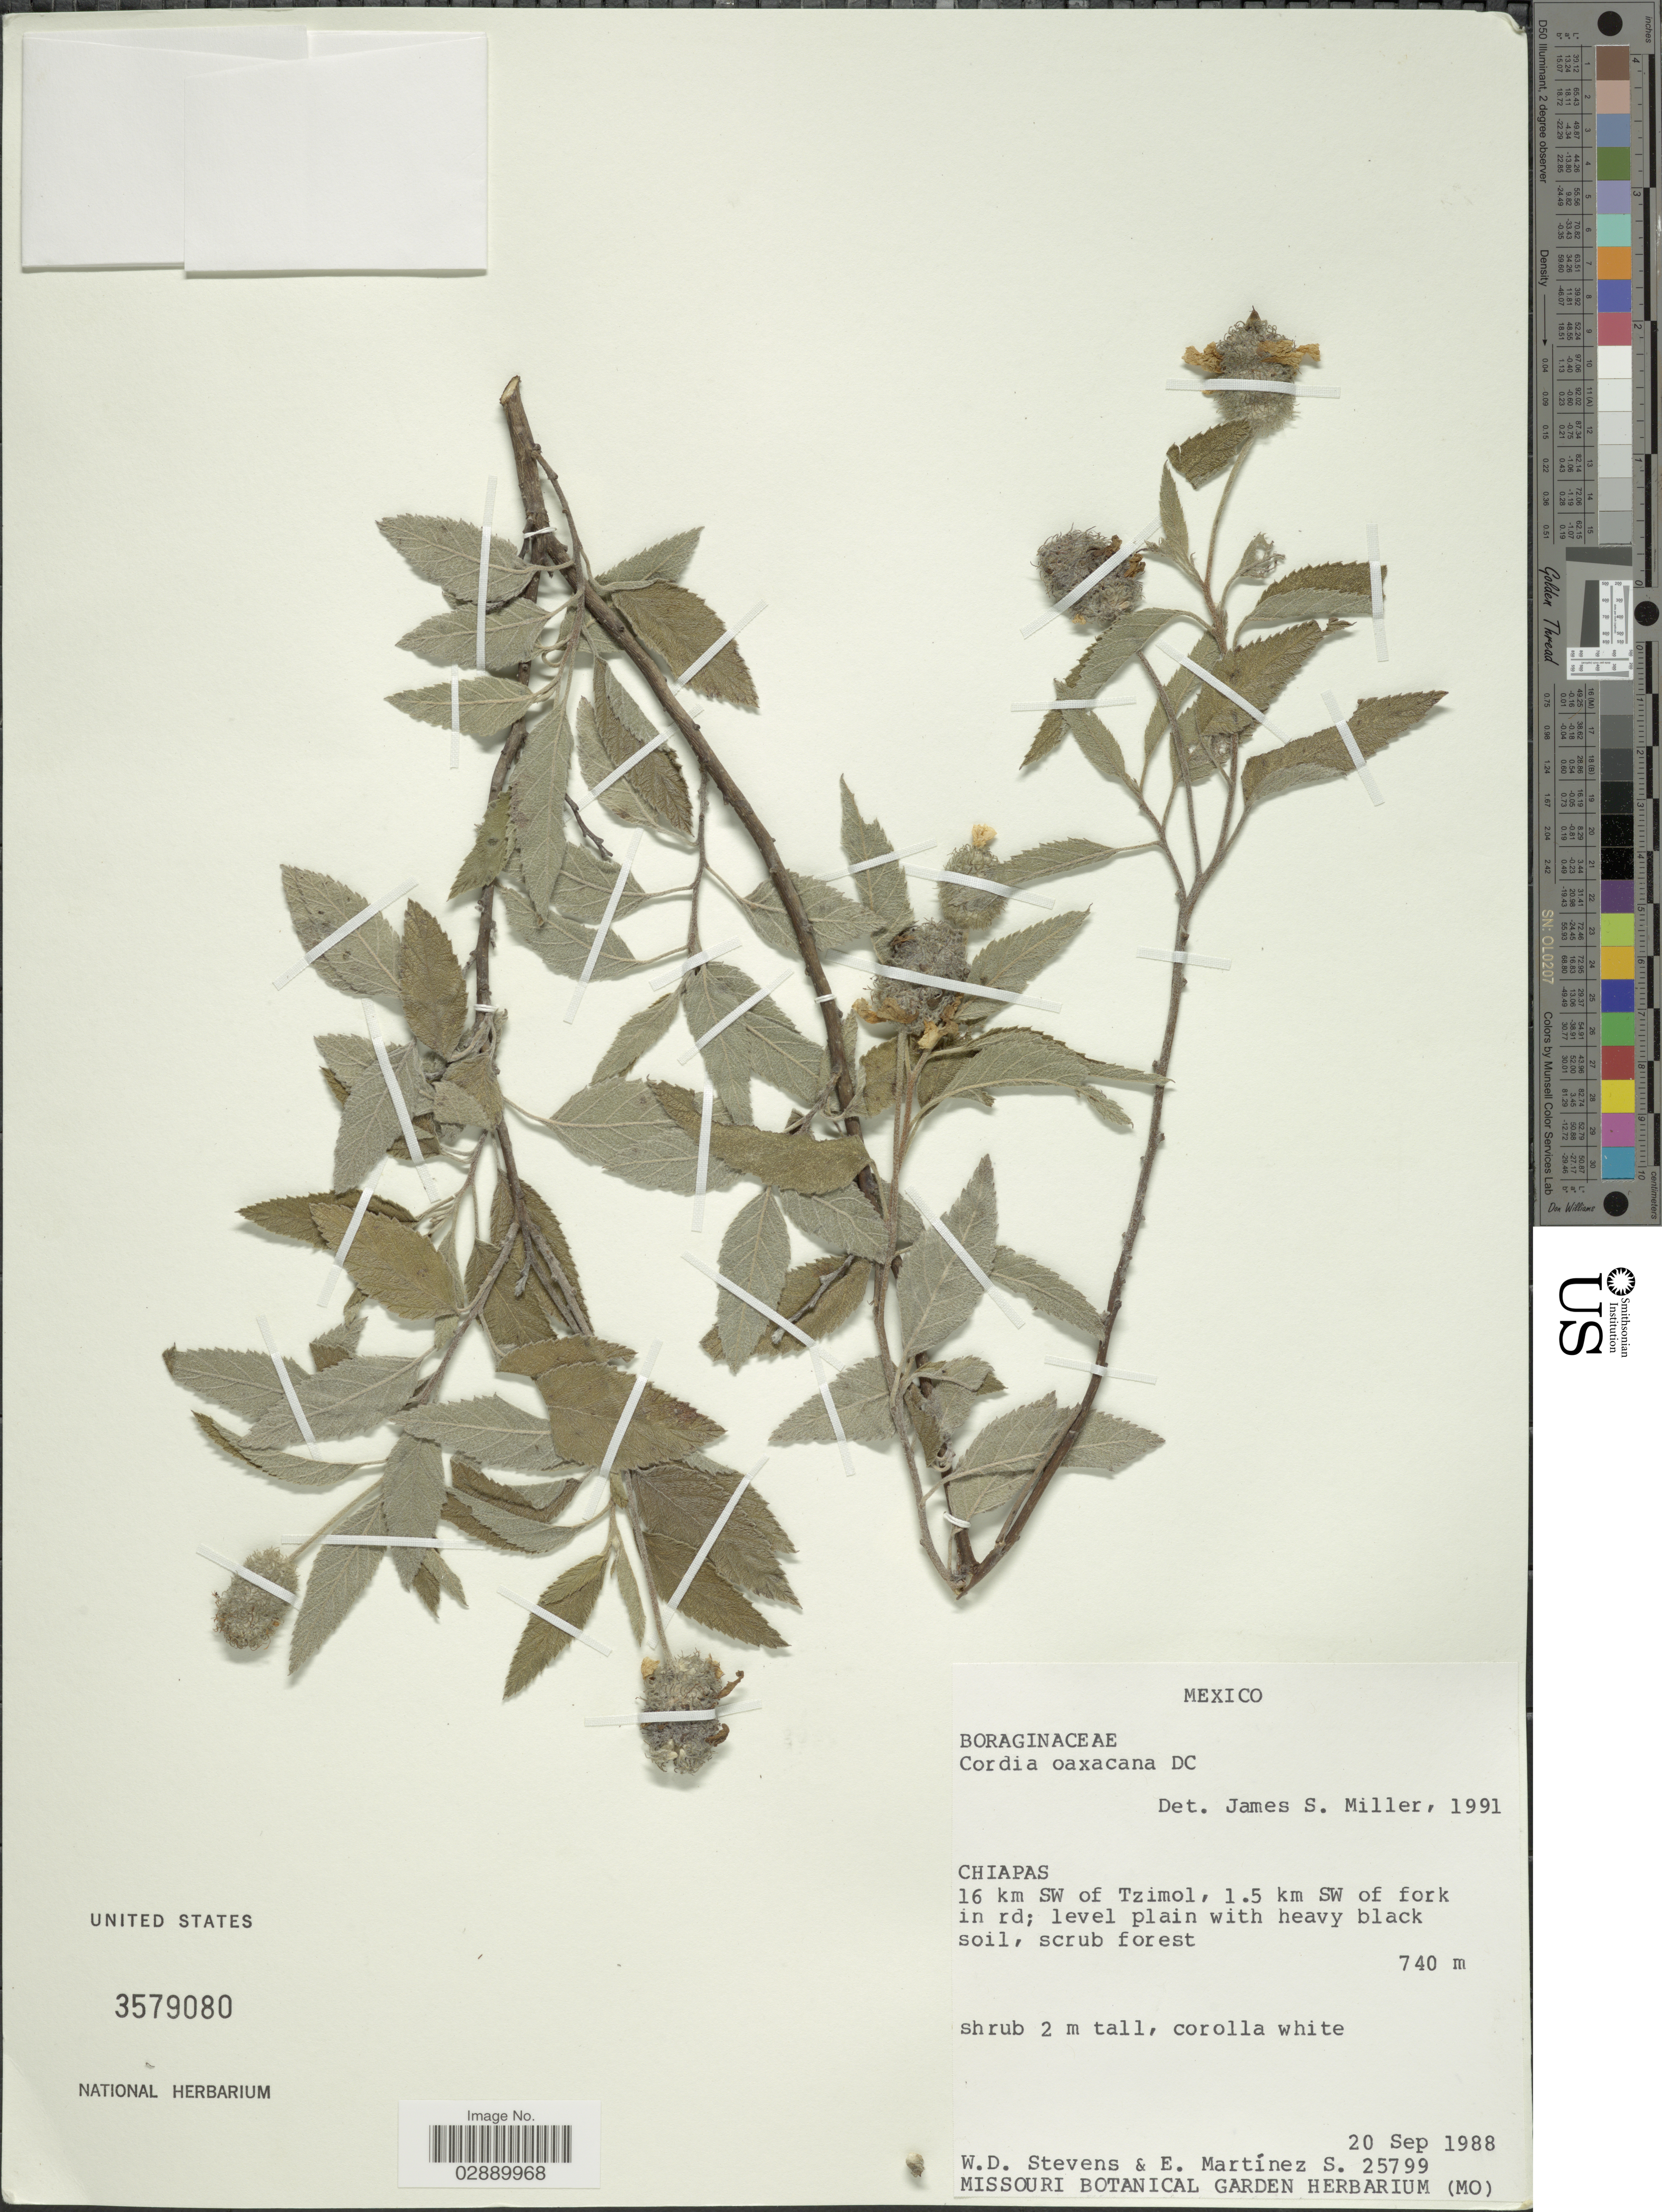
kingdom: Plantae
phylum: Tracheophyta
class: Magnoliopsida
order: Boraginales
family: Cordiaceae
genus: Cordia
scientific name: Cordia oaxacana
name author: A. DC.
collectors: W. D. Stevens & E. M. Martínez S.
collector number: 25799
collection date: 1988-09-20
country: Mexico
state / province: Chiapas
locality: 16 km SW of Tzimol, 1.5 km SW of fork in rd.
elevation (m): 740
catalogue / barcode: US 3579080